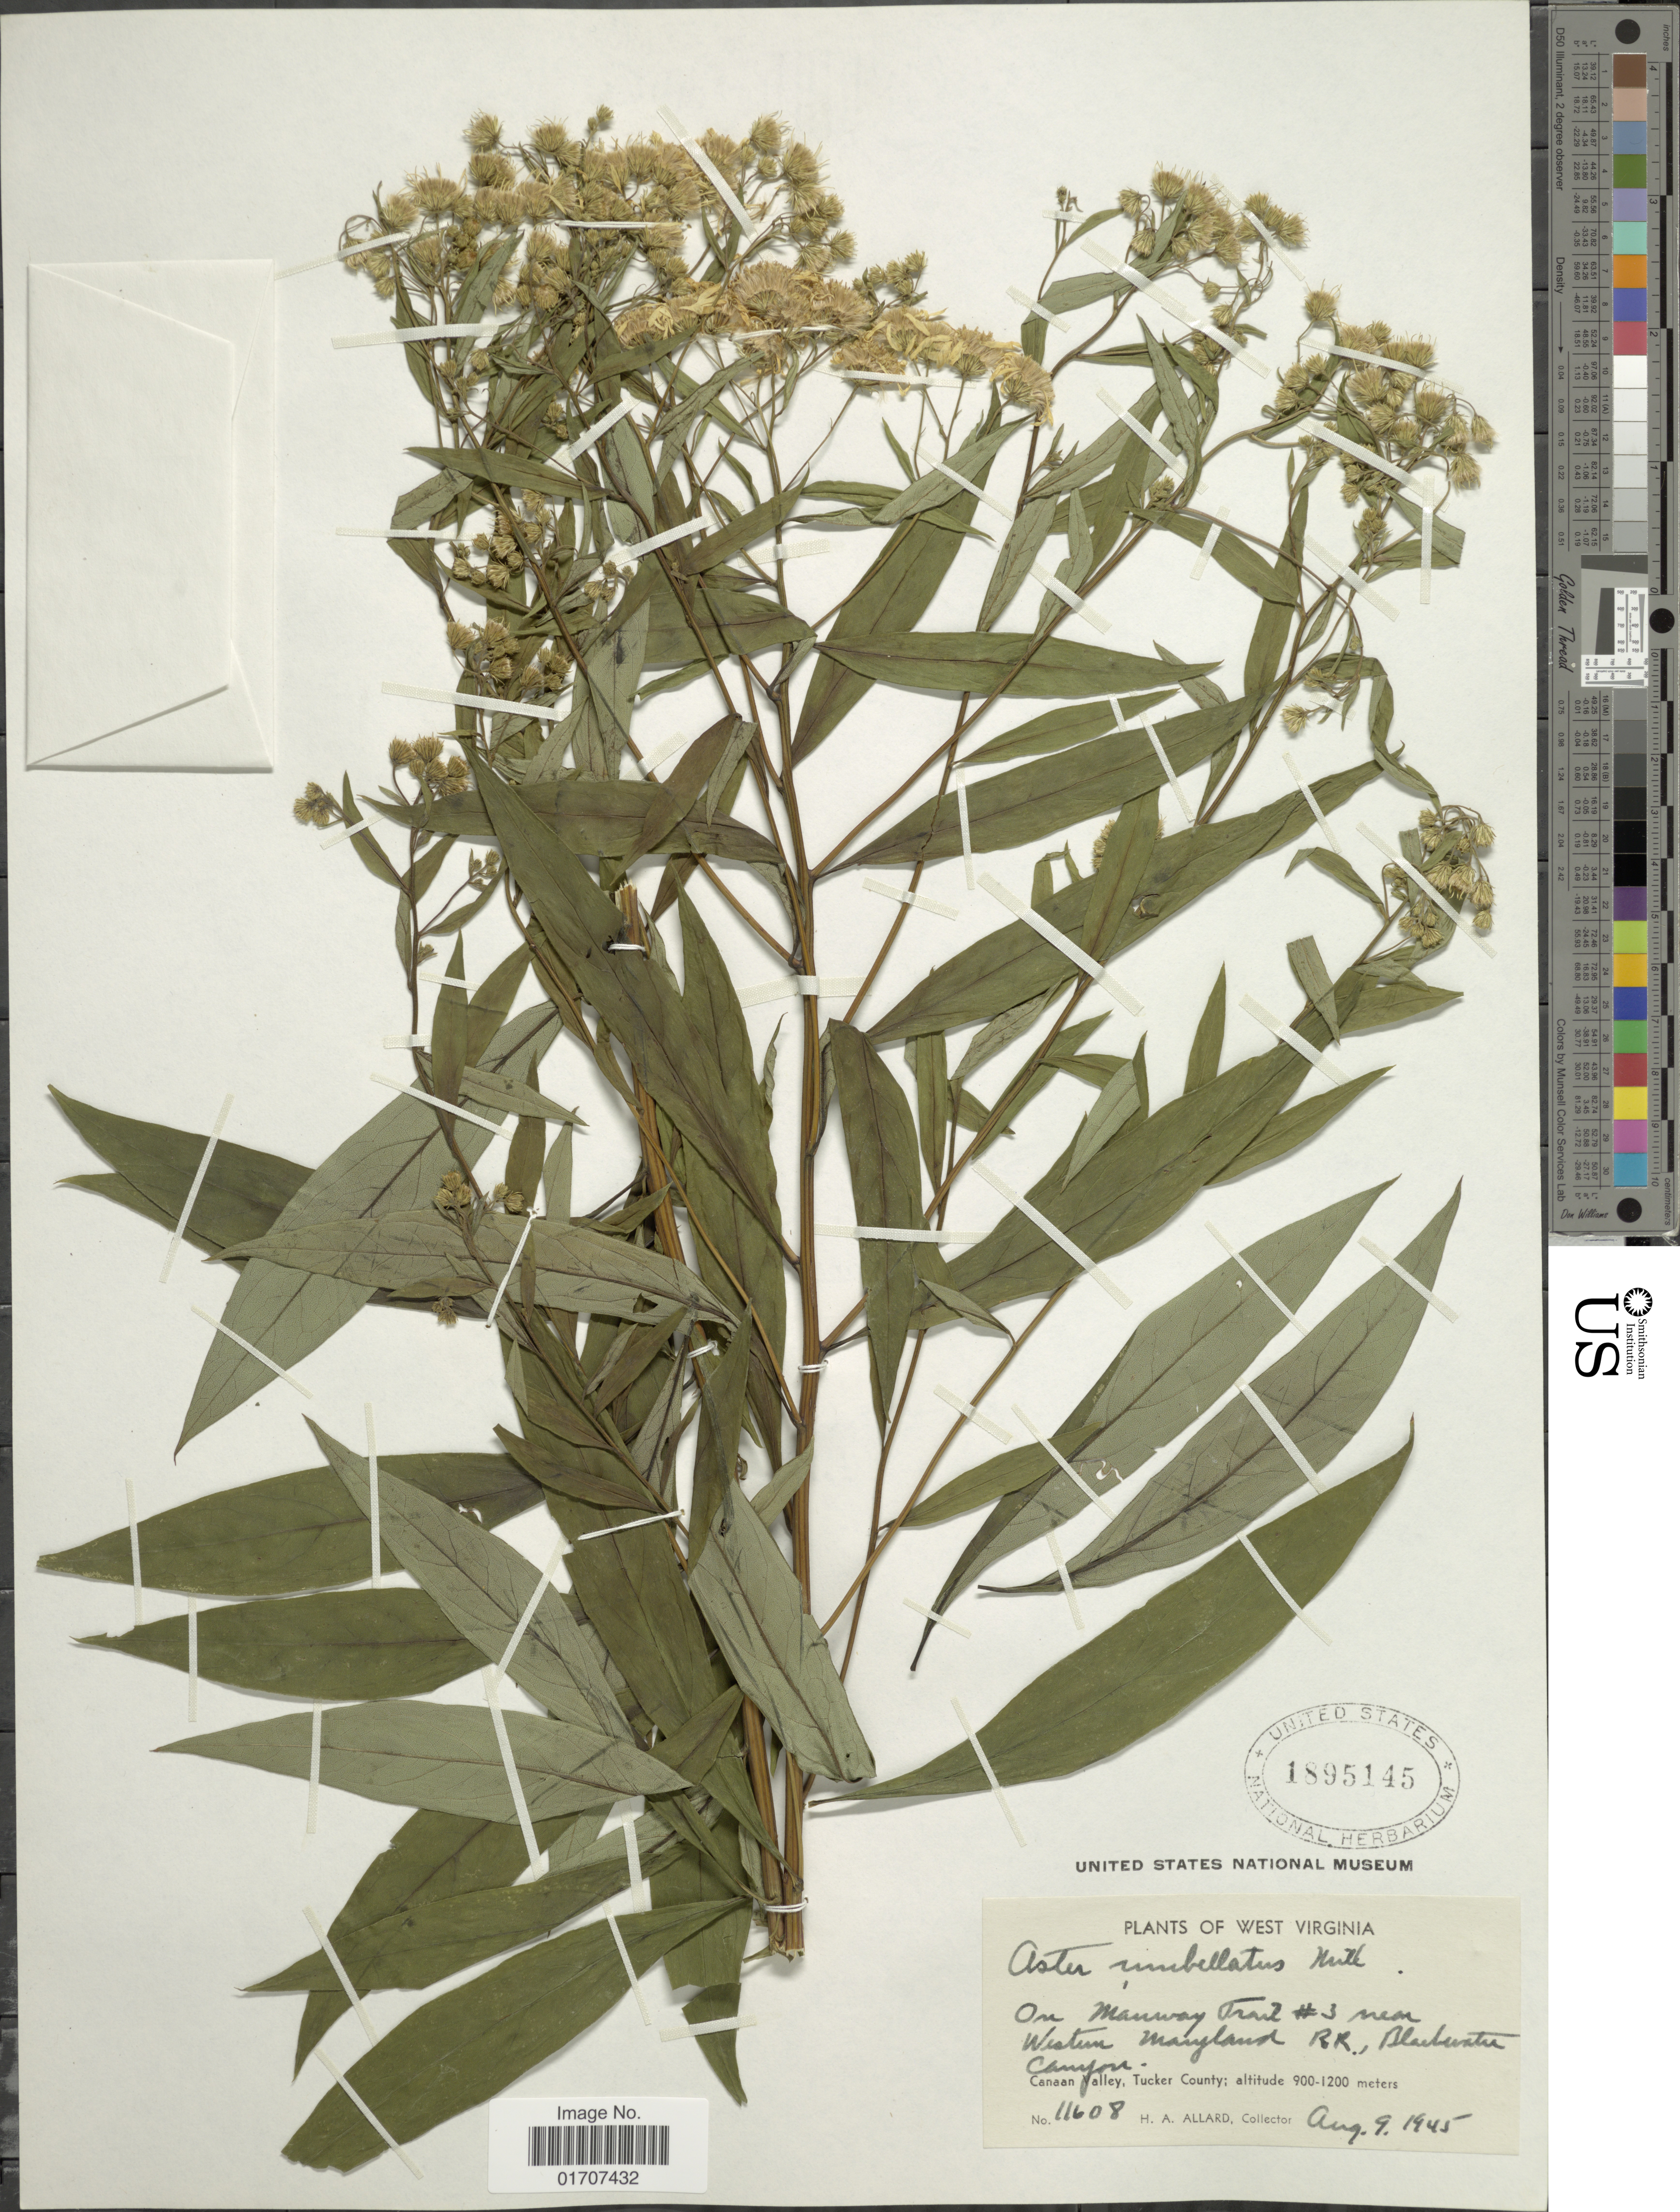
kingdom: Plantae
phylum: Tracheophyta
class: Magnoliopsida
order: Asterales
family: Asteraceae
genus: Doellingeria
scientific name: Doellingeria umbellata var. umbellata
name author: Nees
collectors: H. A. Allard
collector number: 11608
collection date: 1945-08-09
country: United States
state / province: West Virginia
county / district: Tucker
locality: On Manway Trail #3 near Western Maryland RR, Blackwater Canyon, Canaan Valley, Tucker County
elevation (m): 900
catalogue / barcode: US 1895145